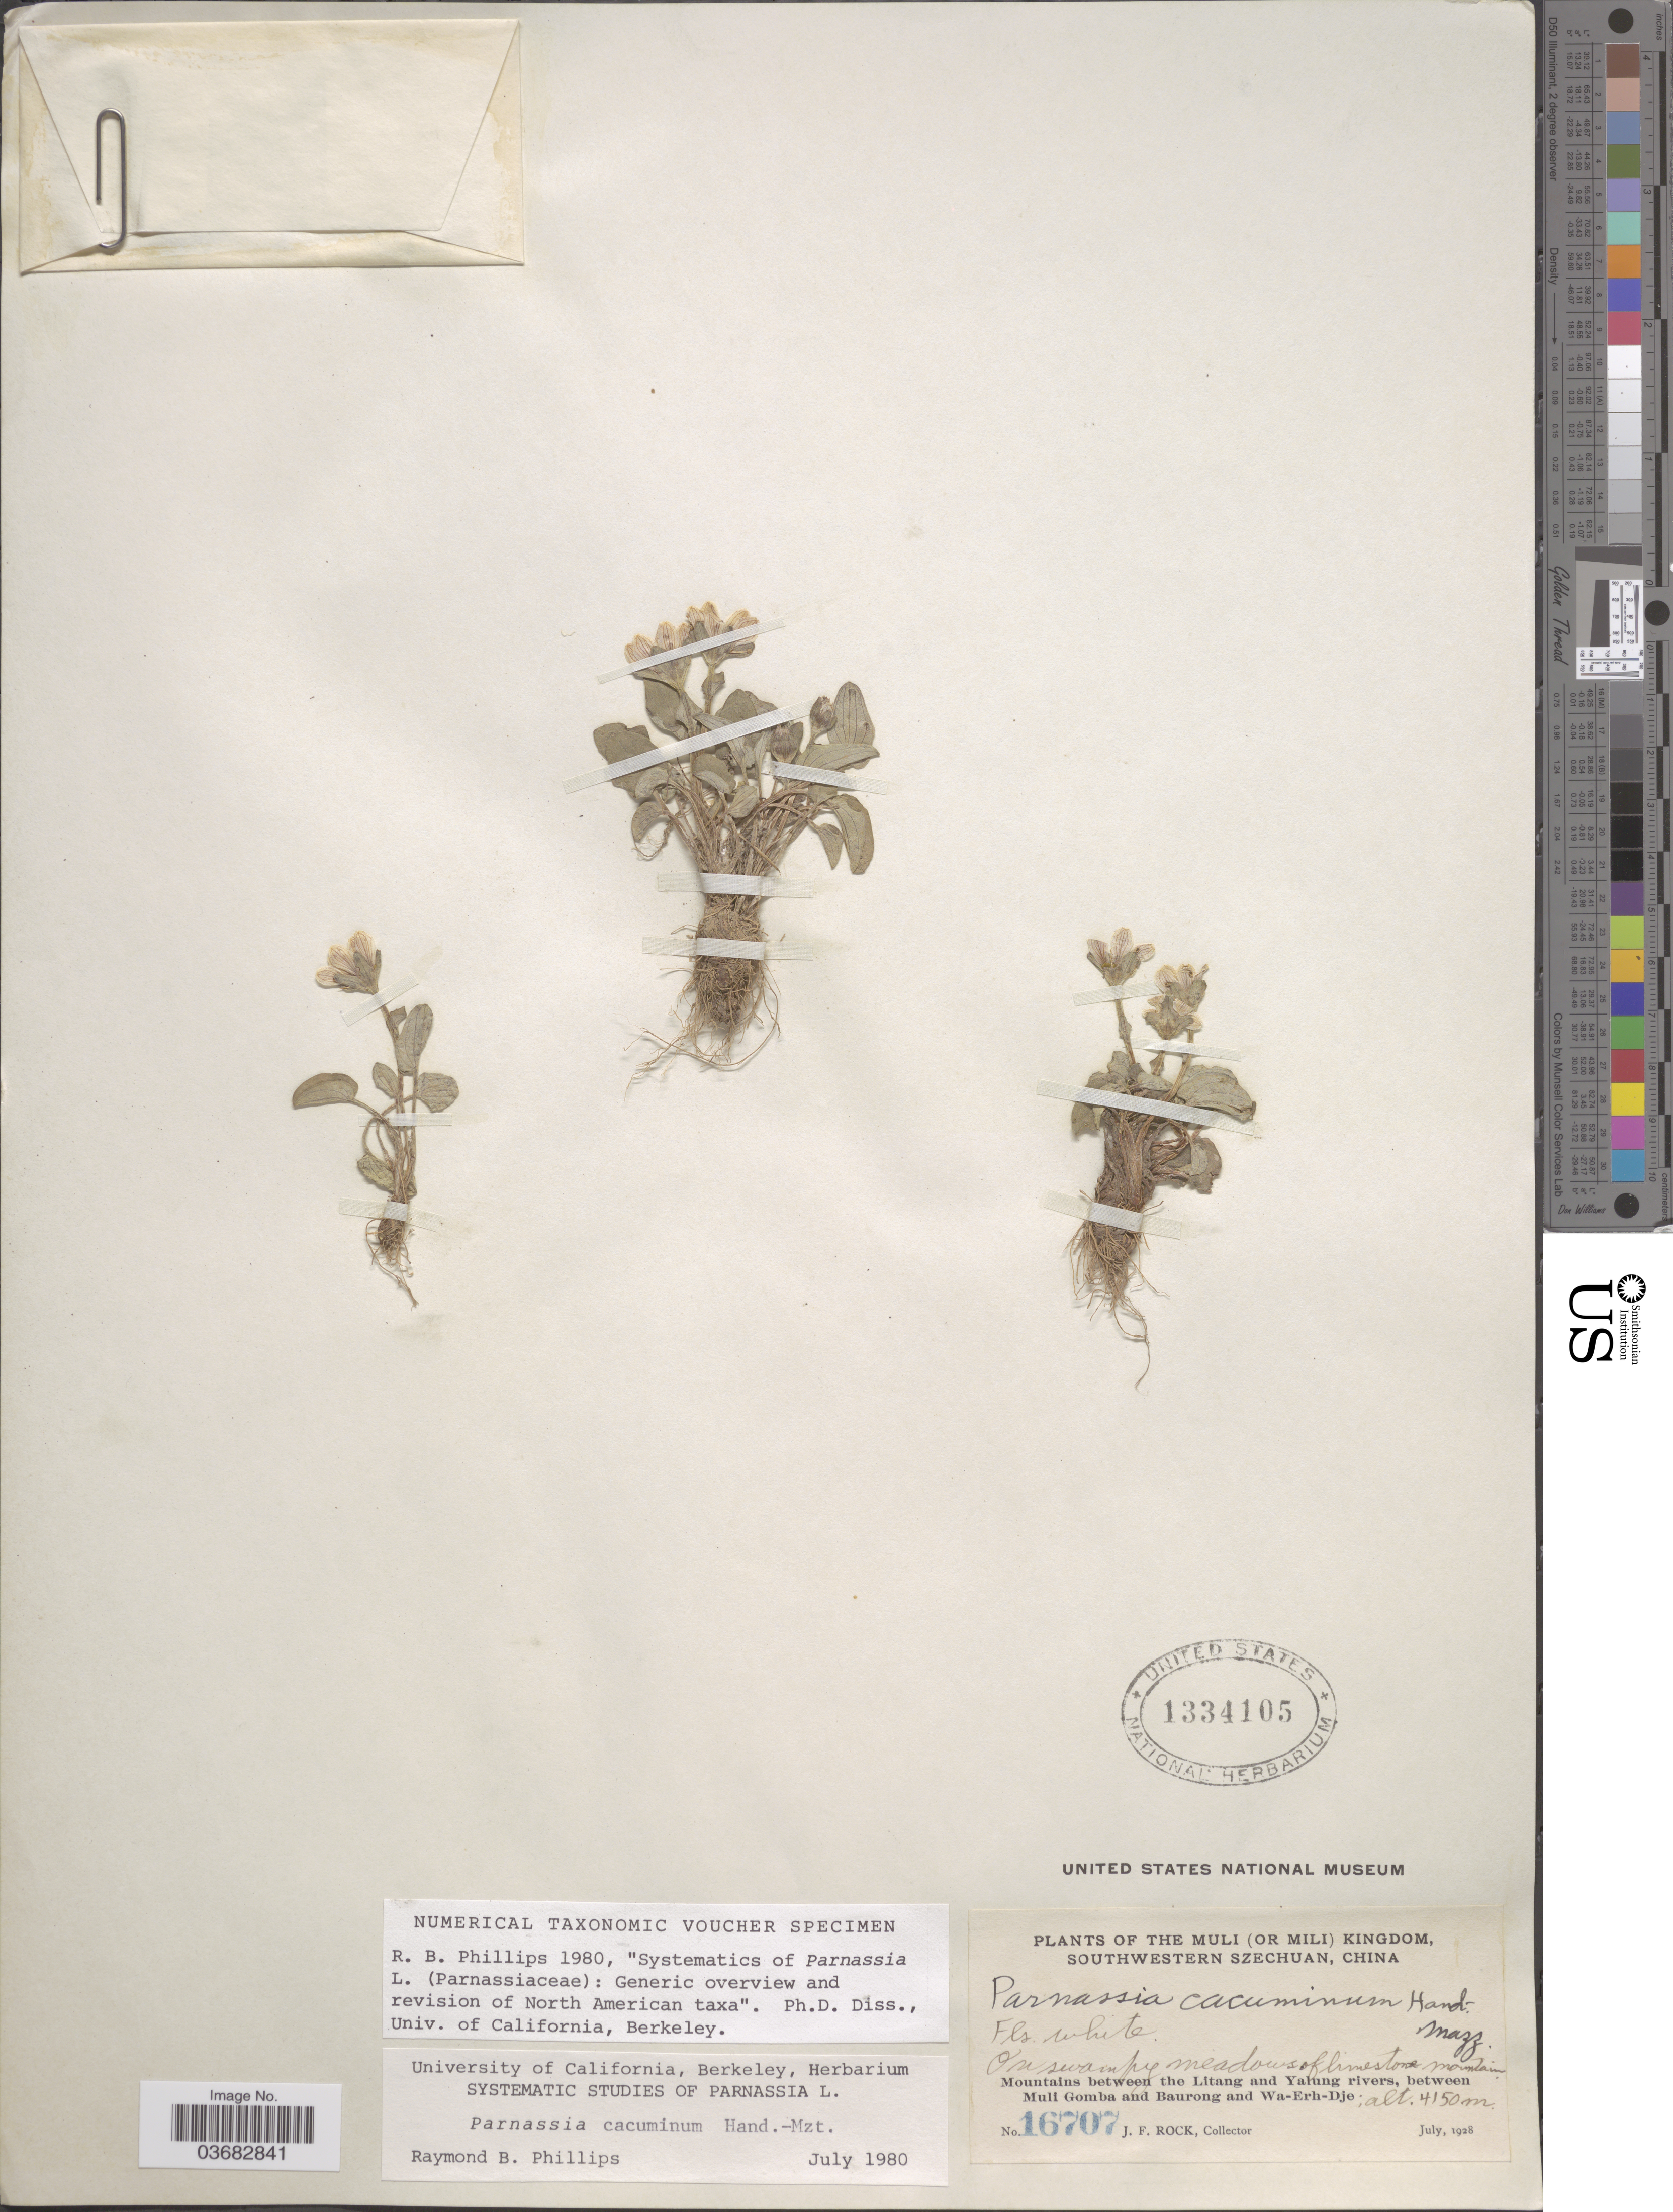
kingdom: Plantae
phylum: Tracheophyta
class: Magnoliopsida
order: Celastrales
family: Parnassiaceae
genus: Parnassia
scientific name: Parnassia cacuminum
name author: Hand.-Mazz.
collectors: J. Rock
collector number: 16707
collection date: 1928-07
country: China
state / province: Sichuan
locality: Muli (or Mili) Kingdom, Southwestern Szechuan. On swampy meadows of limestone mountain. Mountains between the Litang and Yalung rivers, between Muli Gomba and Baurong and Wa-Erh-Dje.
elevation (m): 4150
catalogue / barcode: US 1334105